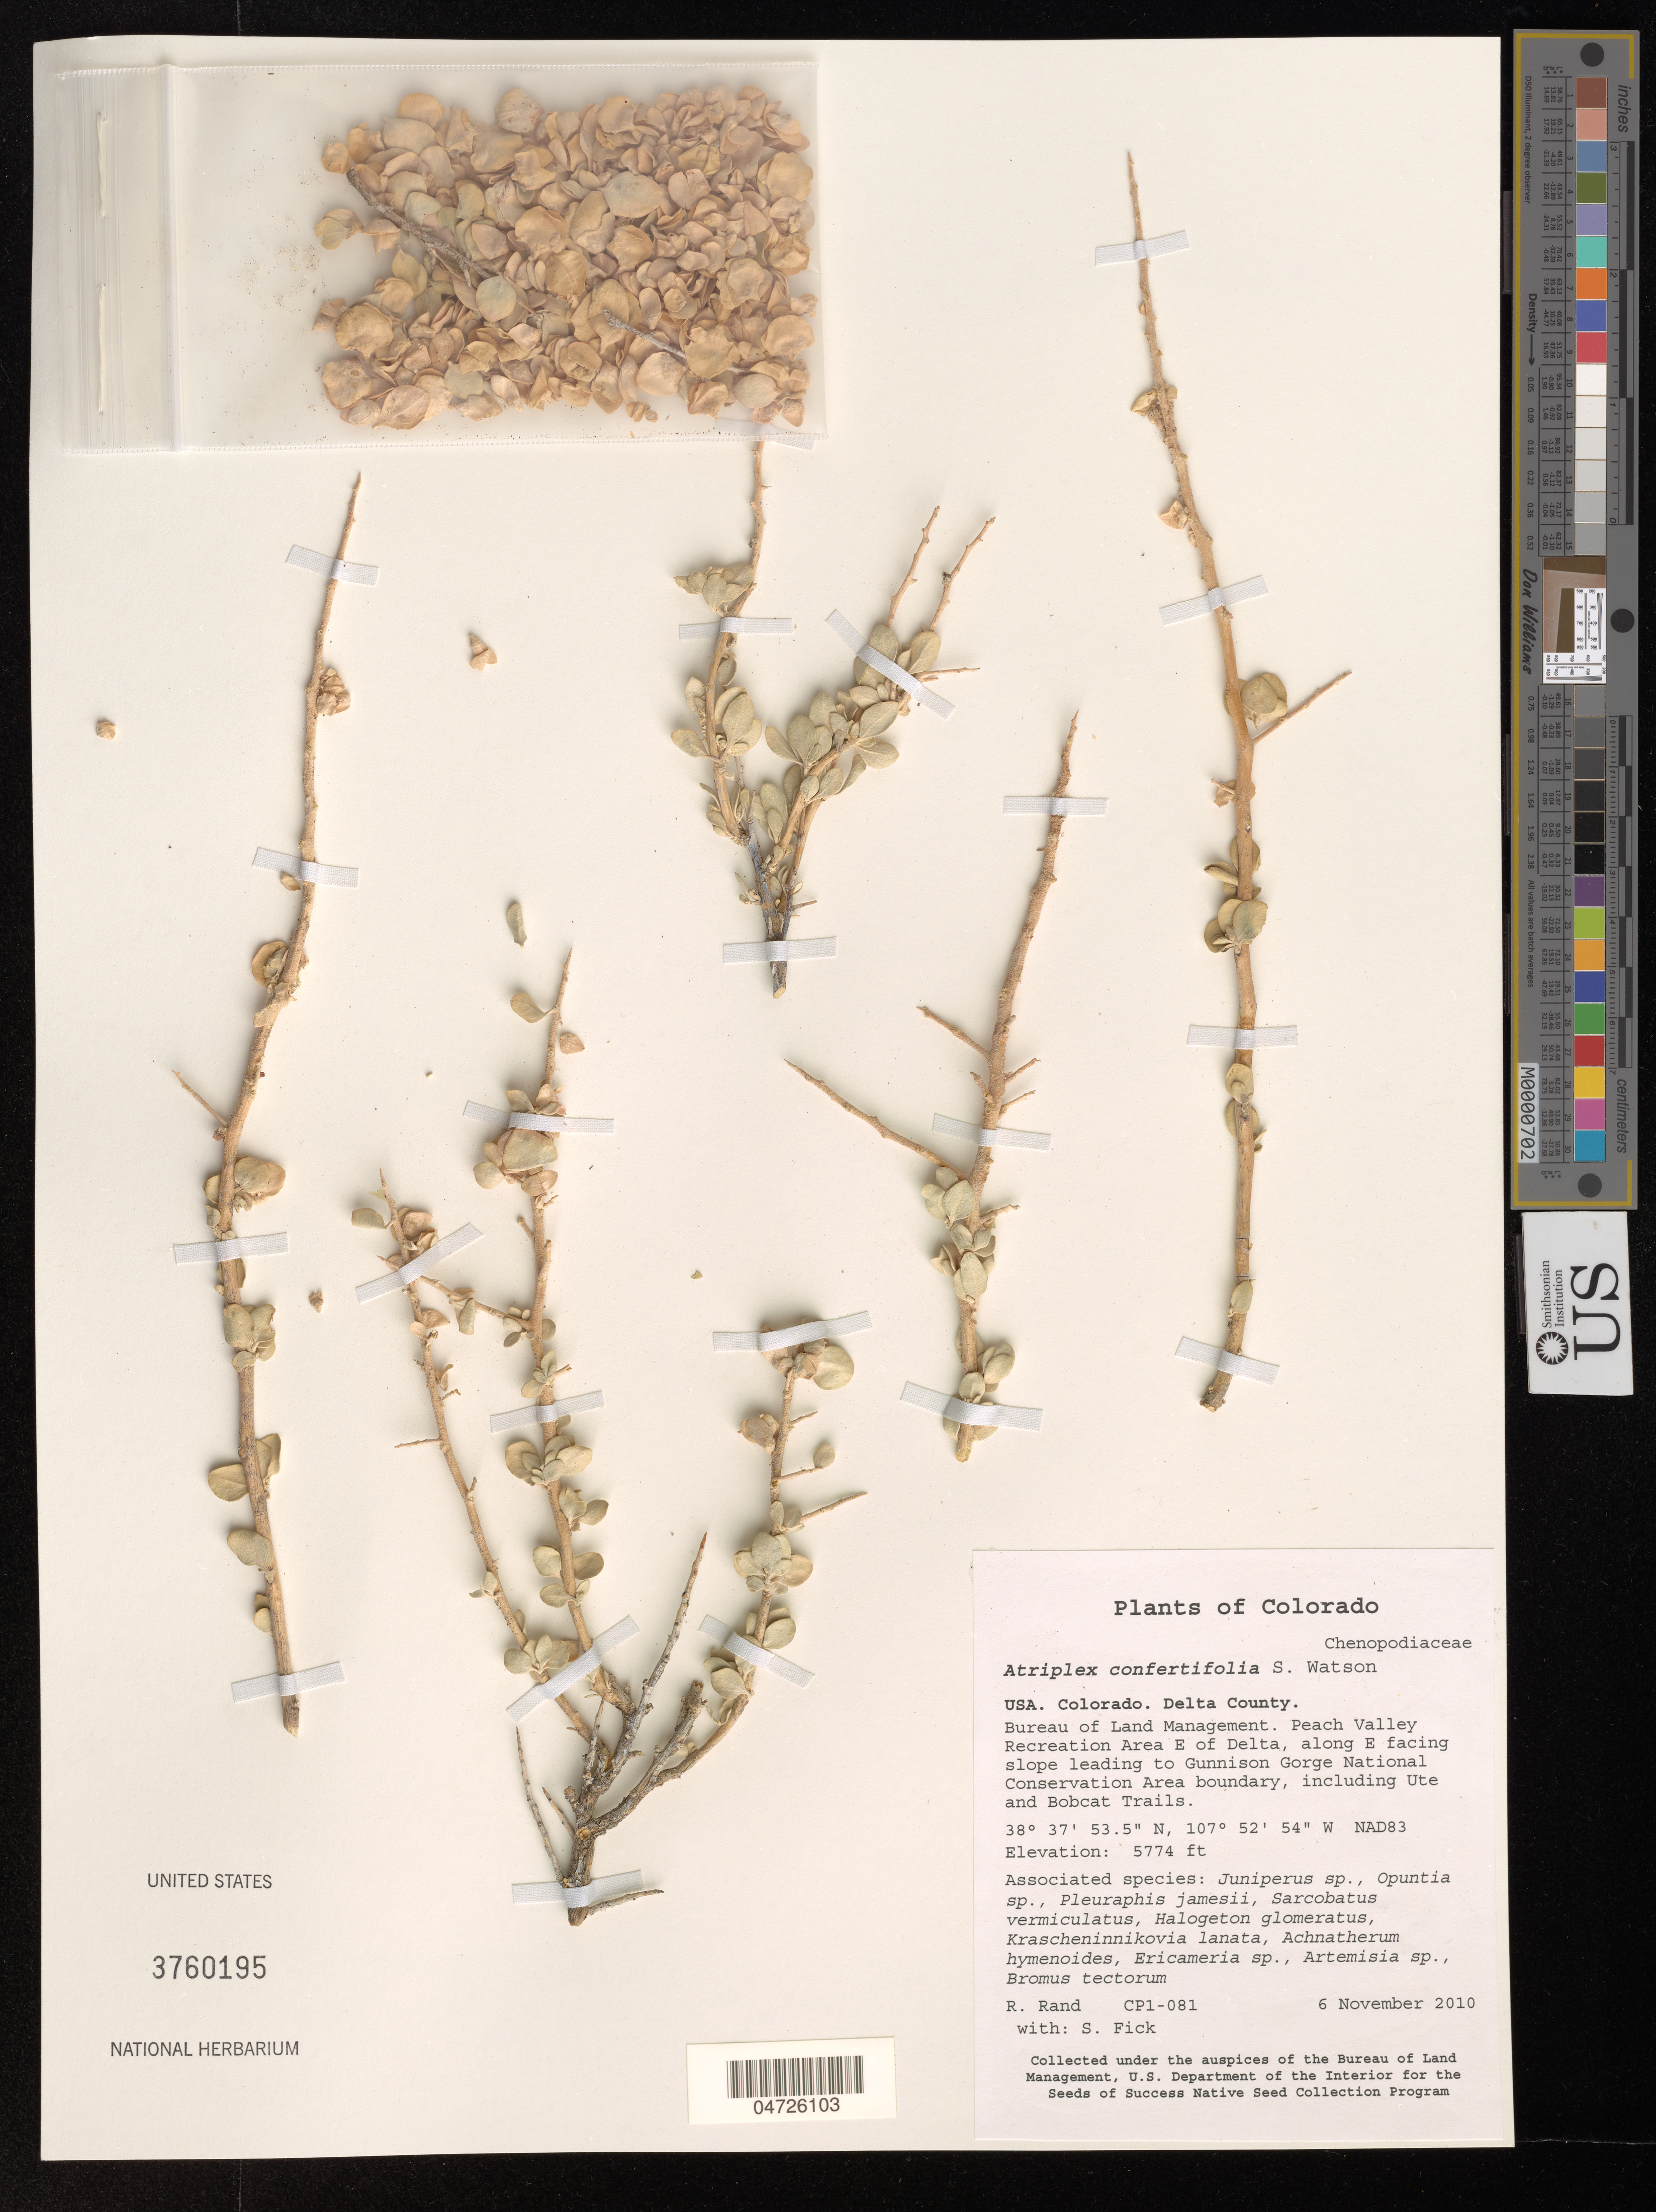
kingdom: Plantae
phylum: Tracheophyta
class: Magnoliopsida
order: Caryophyllales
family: Amaranthaceae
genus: Atriplex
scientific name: Atriplex confertifolia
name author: (Torr. & Frém.) S. Watson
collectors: R. Rand & S. Fick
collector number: CP1-081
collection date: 2010-11-06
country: United States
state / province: Colorado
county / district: Delta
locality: Delta County. Bureau of Land Management. Peach Valley Recreation Area E of Delta, along E facing slope leading to Gunnison Gorge National Conservation Area boundary, including Ute and Bobcat Trails. NAD83.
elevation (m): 1760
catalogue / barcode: US 3760195